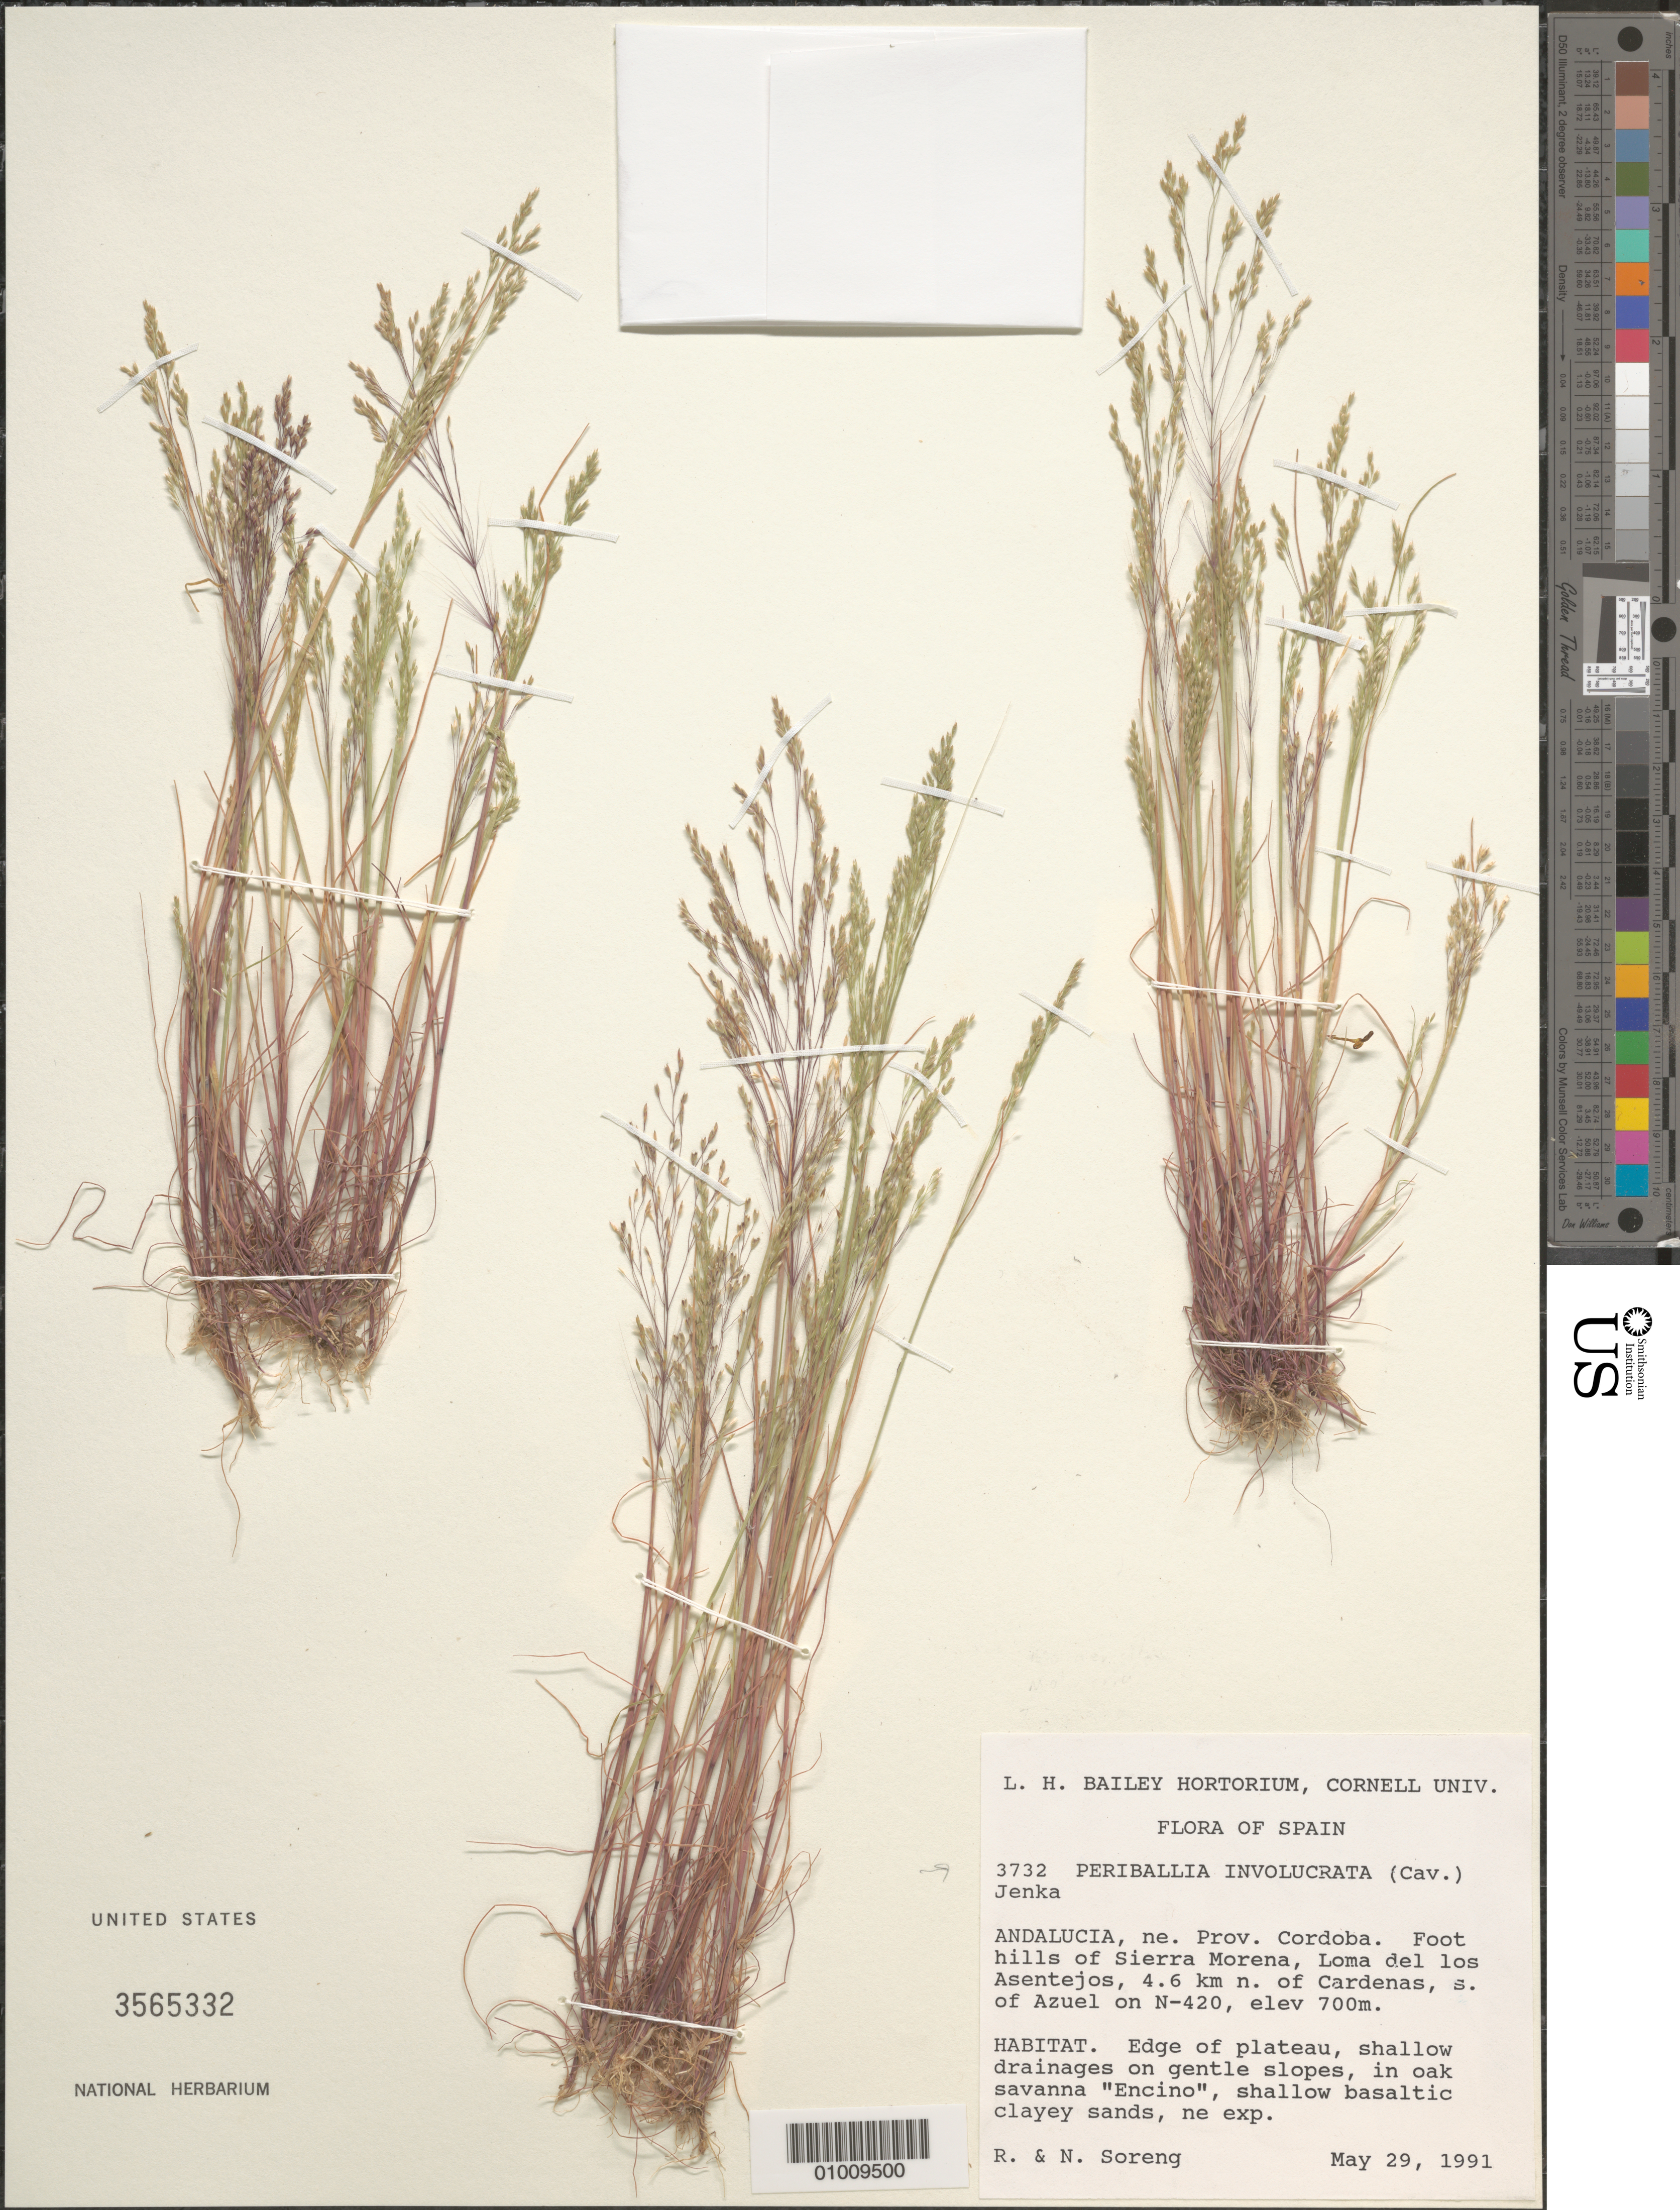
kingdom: Plantae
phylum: Tracheophyta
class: Liliopsida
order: Poales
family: Poaceae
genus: Periballia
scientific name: Periballia involucrata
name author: Janka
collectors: R. J. Soreng & N. L. Soreng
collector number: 3732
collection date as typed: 29 May 1991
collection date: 1991-05-29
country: Spain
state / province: Andalucia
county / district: Cordoba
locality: Foot hills of Sierra Morena, Loma del los Asentejos, 4.6 km N of Cardenas, S of Azuel on N-420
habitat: Edge of plateau, shallow drainages on gentle slopes, in oak savanna "Encino", shallow basaltic clayey sands, ne exp.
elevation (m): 700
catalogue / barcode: US 3565332